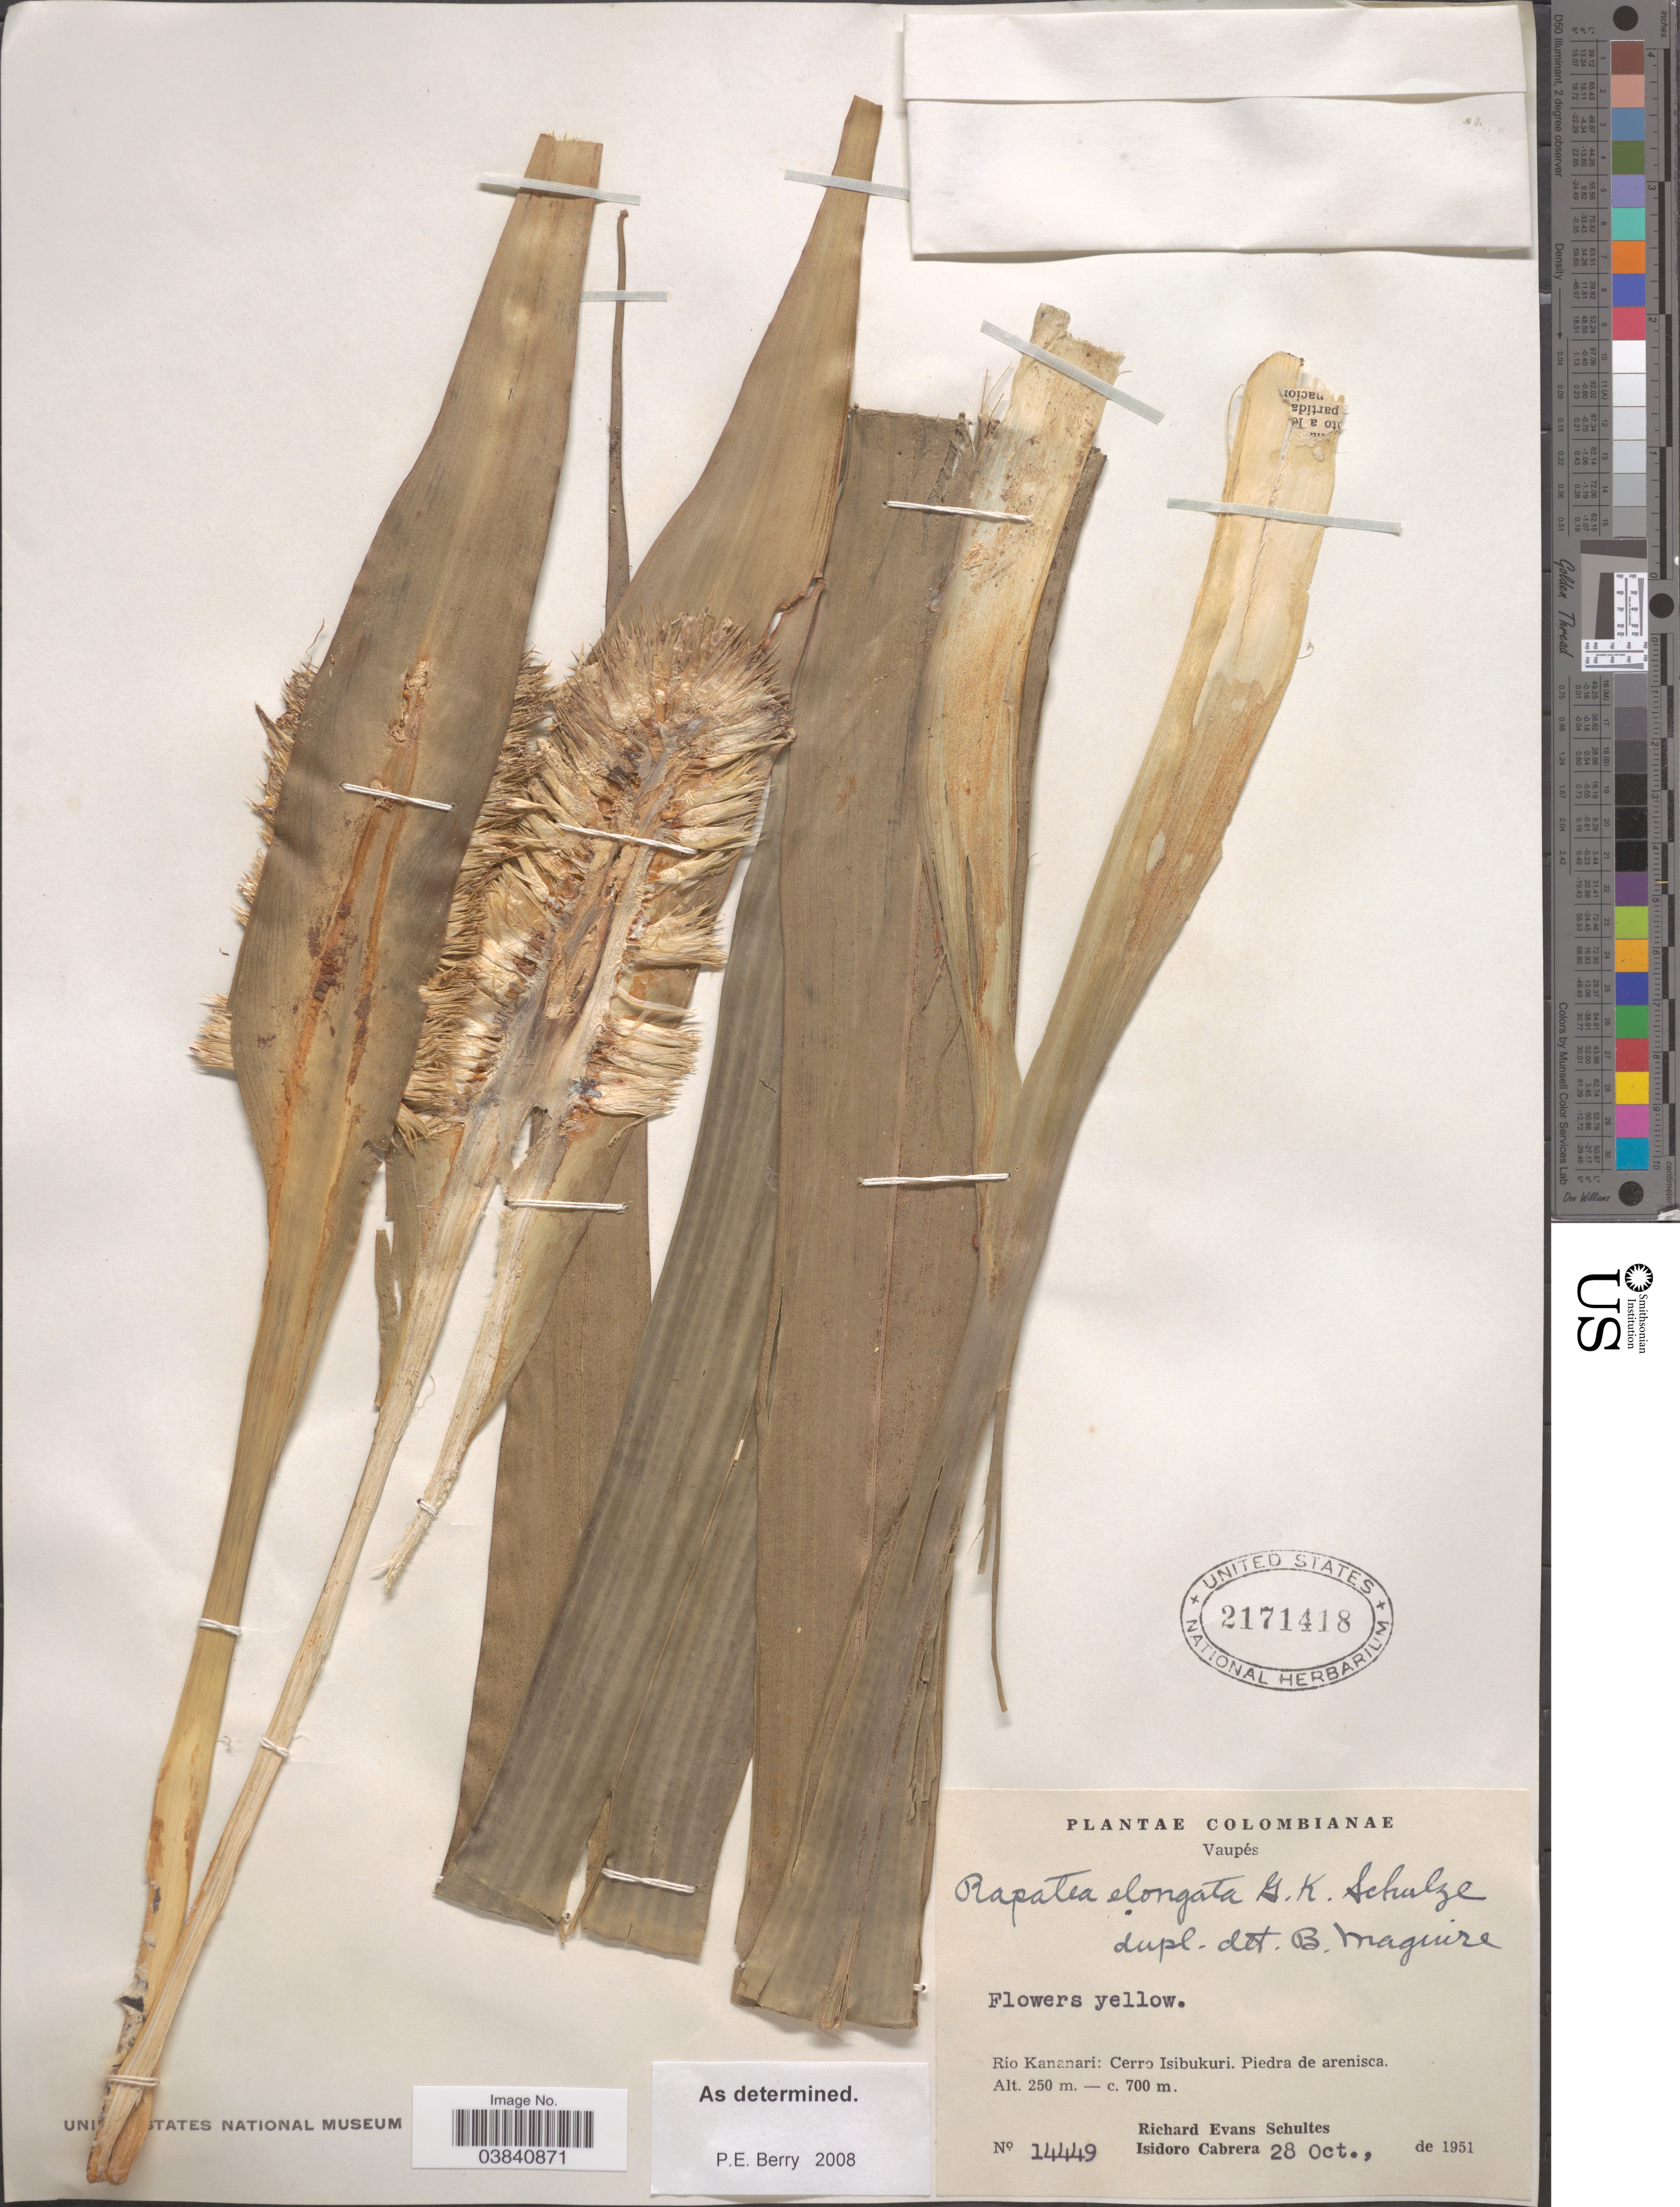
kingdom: Plantae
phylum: Tracheophyta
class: Liliopsida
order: Poales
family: Rapateaceae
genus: Rapatea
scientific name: Rapatea elongata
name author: G. Schulze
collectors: R. E. Schultes & I. Cabrera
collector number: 14449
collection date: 1951-10-28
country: Colombia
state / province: Vaupés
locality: Río Kananarí: Cerro Isibukuri. Piedra de arenisca.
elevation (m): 250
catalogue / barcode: US 2171418